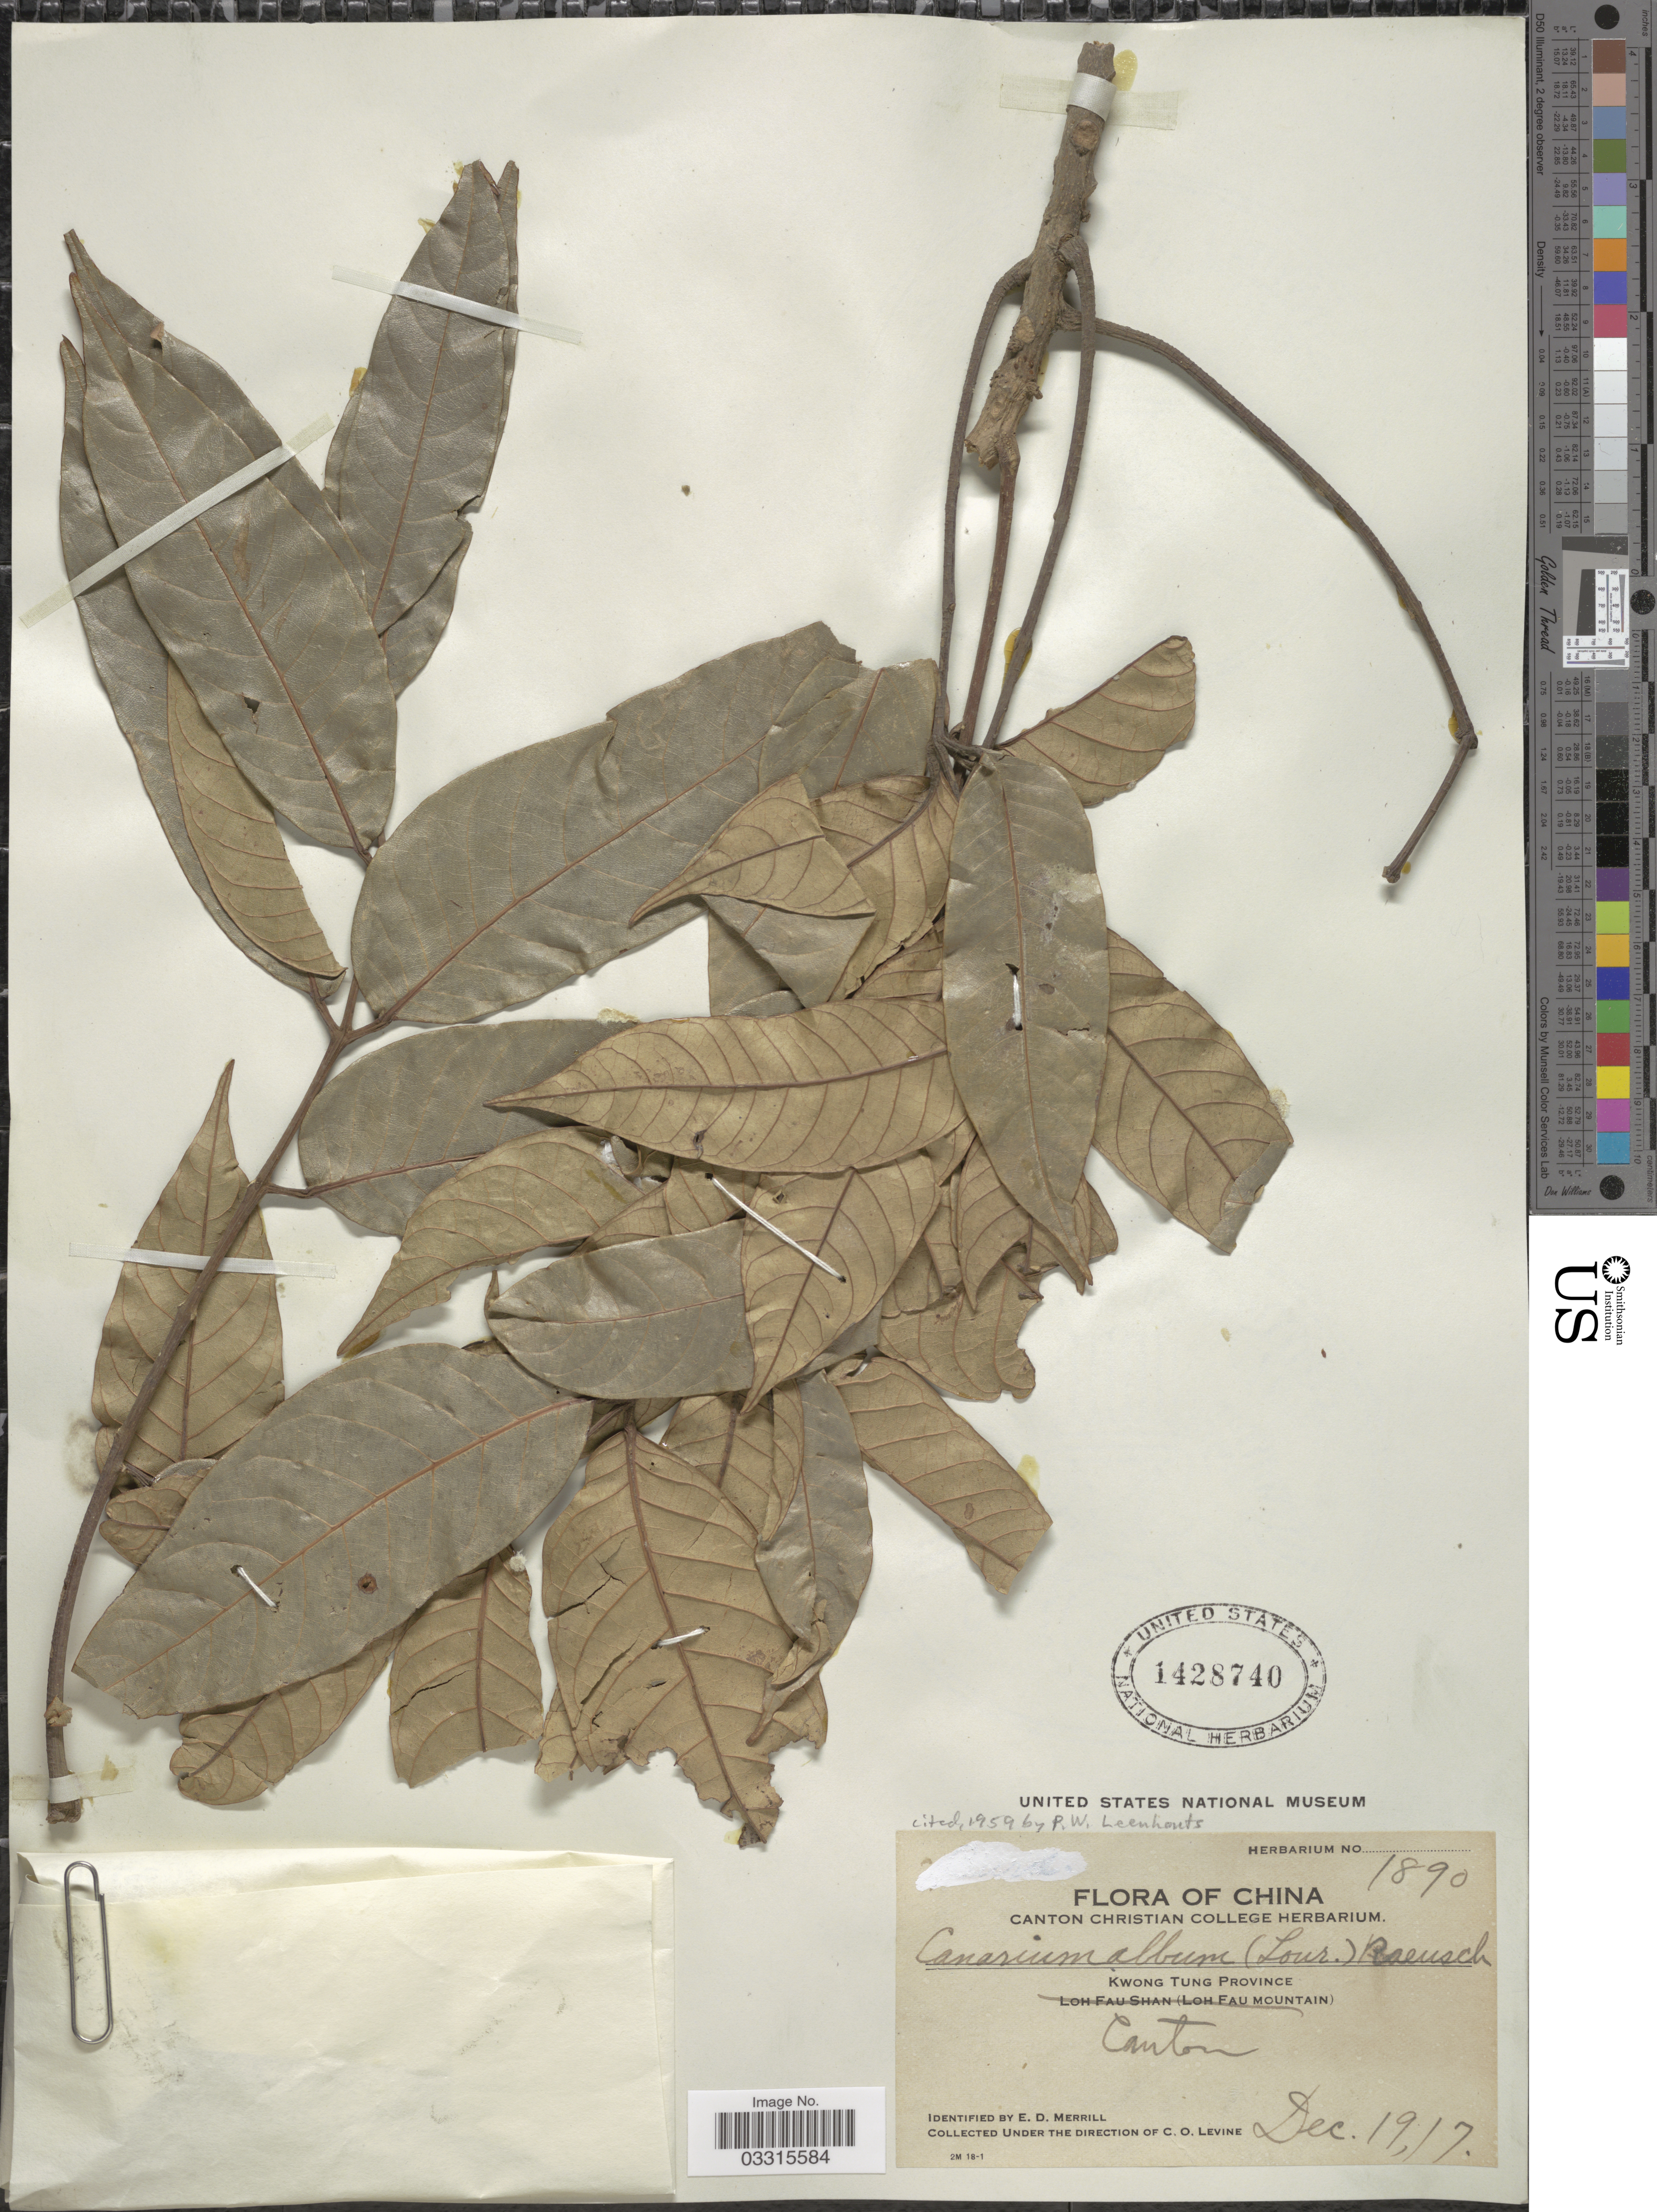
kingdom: Plantae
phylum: Tracheophyta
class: Magnoliopsida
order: Sapindales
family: Burseraceae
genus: Canarium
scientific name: Canarium album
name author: Leenh.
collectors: C. O. Levine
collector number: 1890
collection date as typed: Transcribed d/m/y: 19/12/17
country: China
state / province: Guangdong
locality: Kwong Tung Province. Canton.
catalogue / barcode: US 1428740